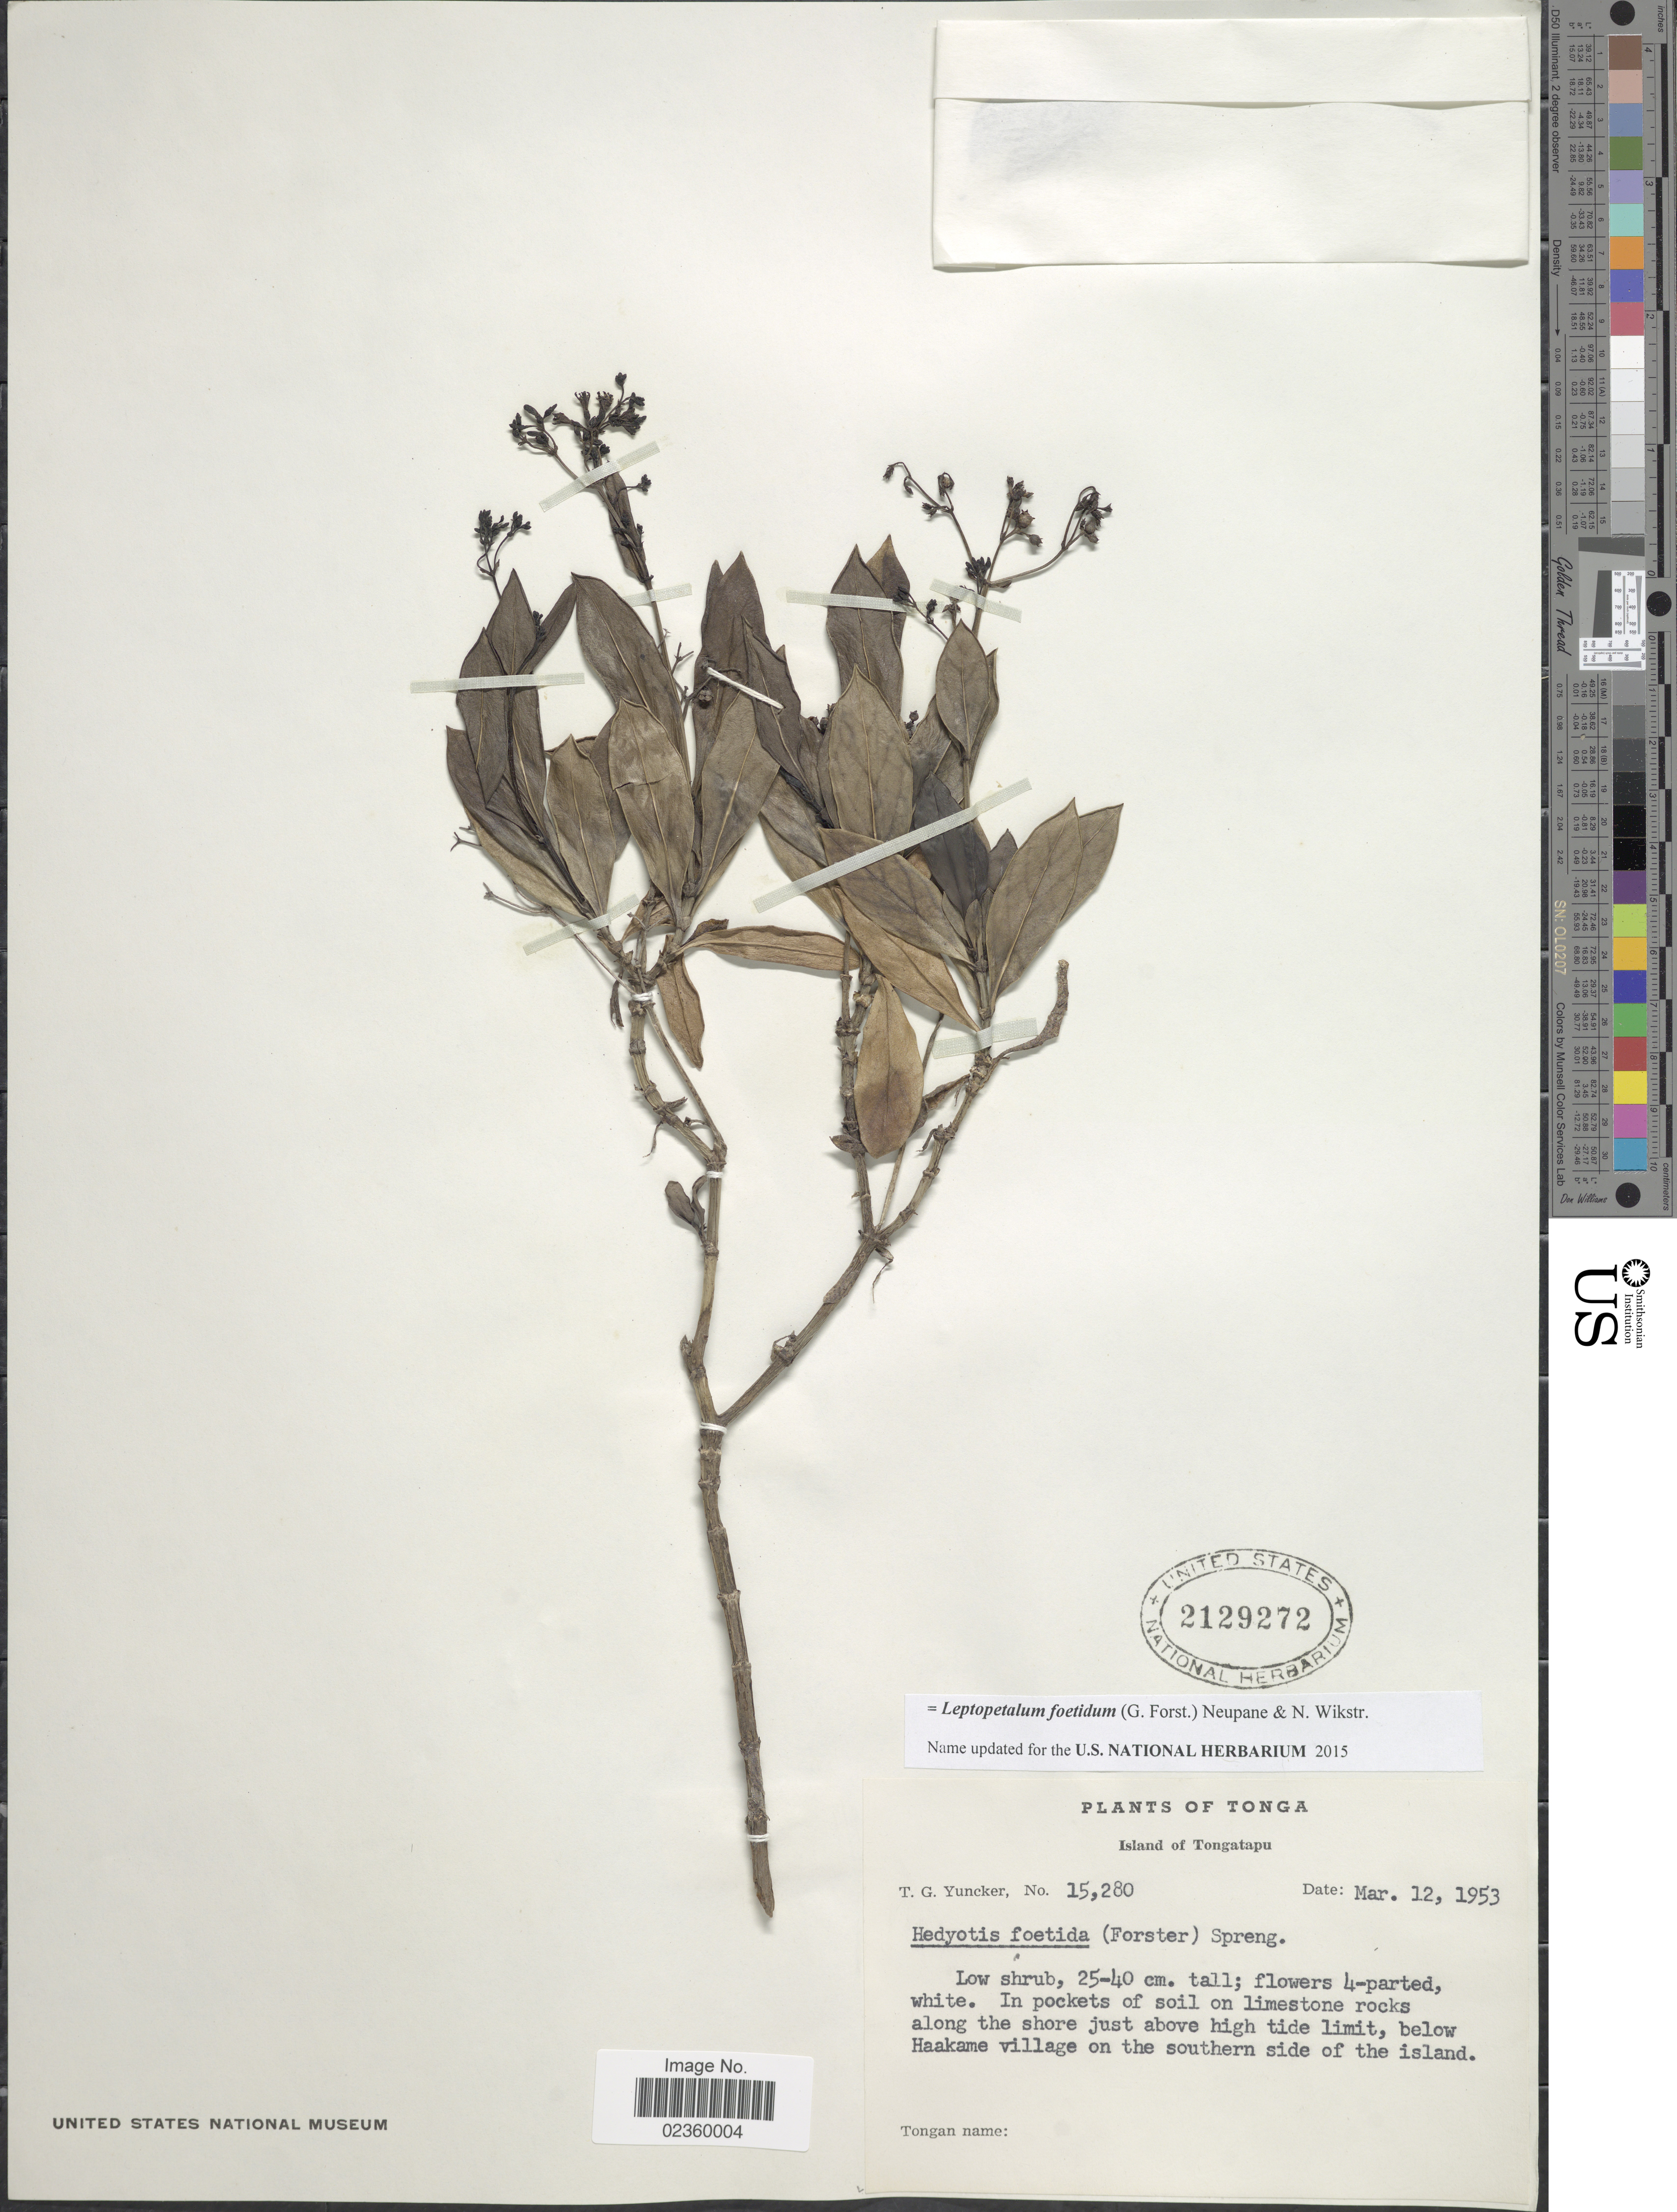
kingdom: Plantae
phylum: Tracheophyta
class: Magnoliopsida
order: Gentianales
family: Rubiaceae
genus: Leptopetalum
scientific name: Leptopetalum foetidum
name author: (G. Forst.) Neupane & N. Wikstr.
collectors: T. G. Yuncker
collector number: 15280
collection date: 1953-03-12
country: Tonga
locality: Island of Tongatapu. Below Haakame village on the southern side of island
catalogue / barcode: US 2129272